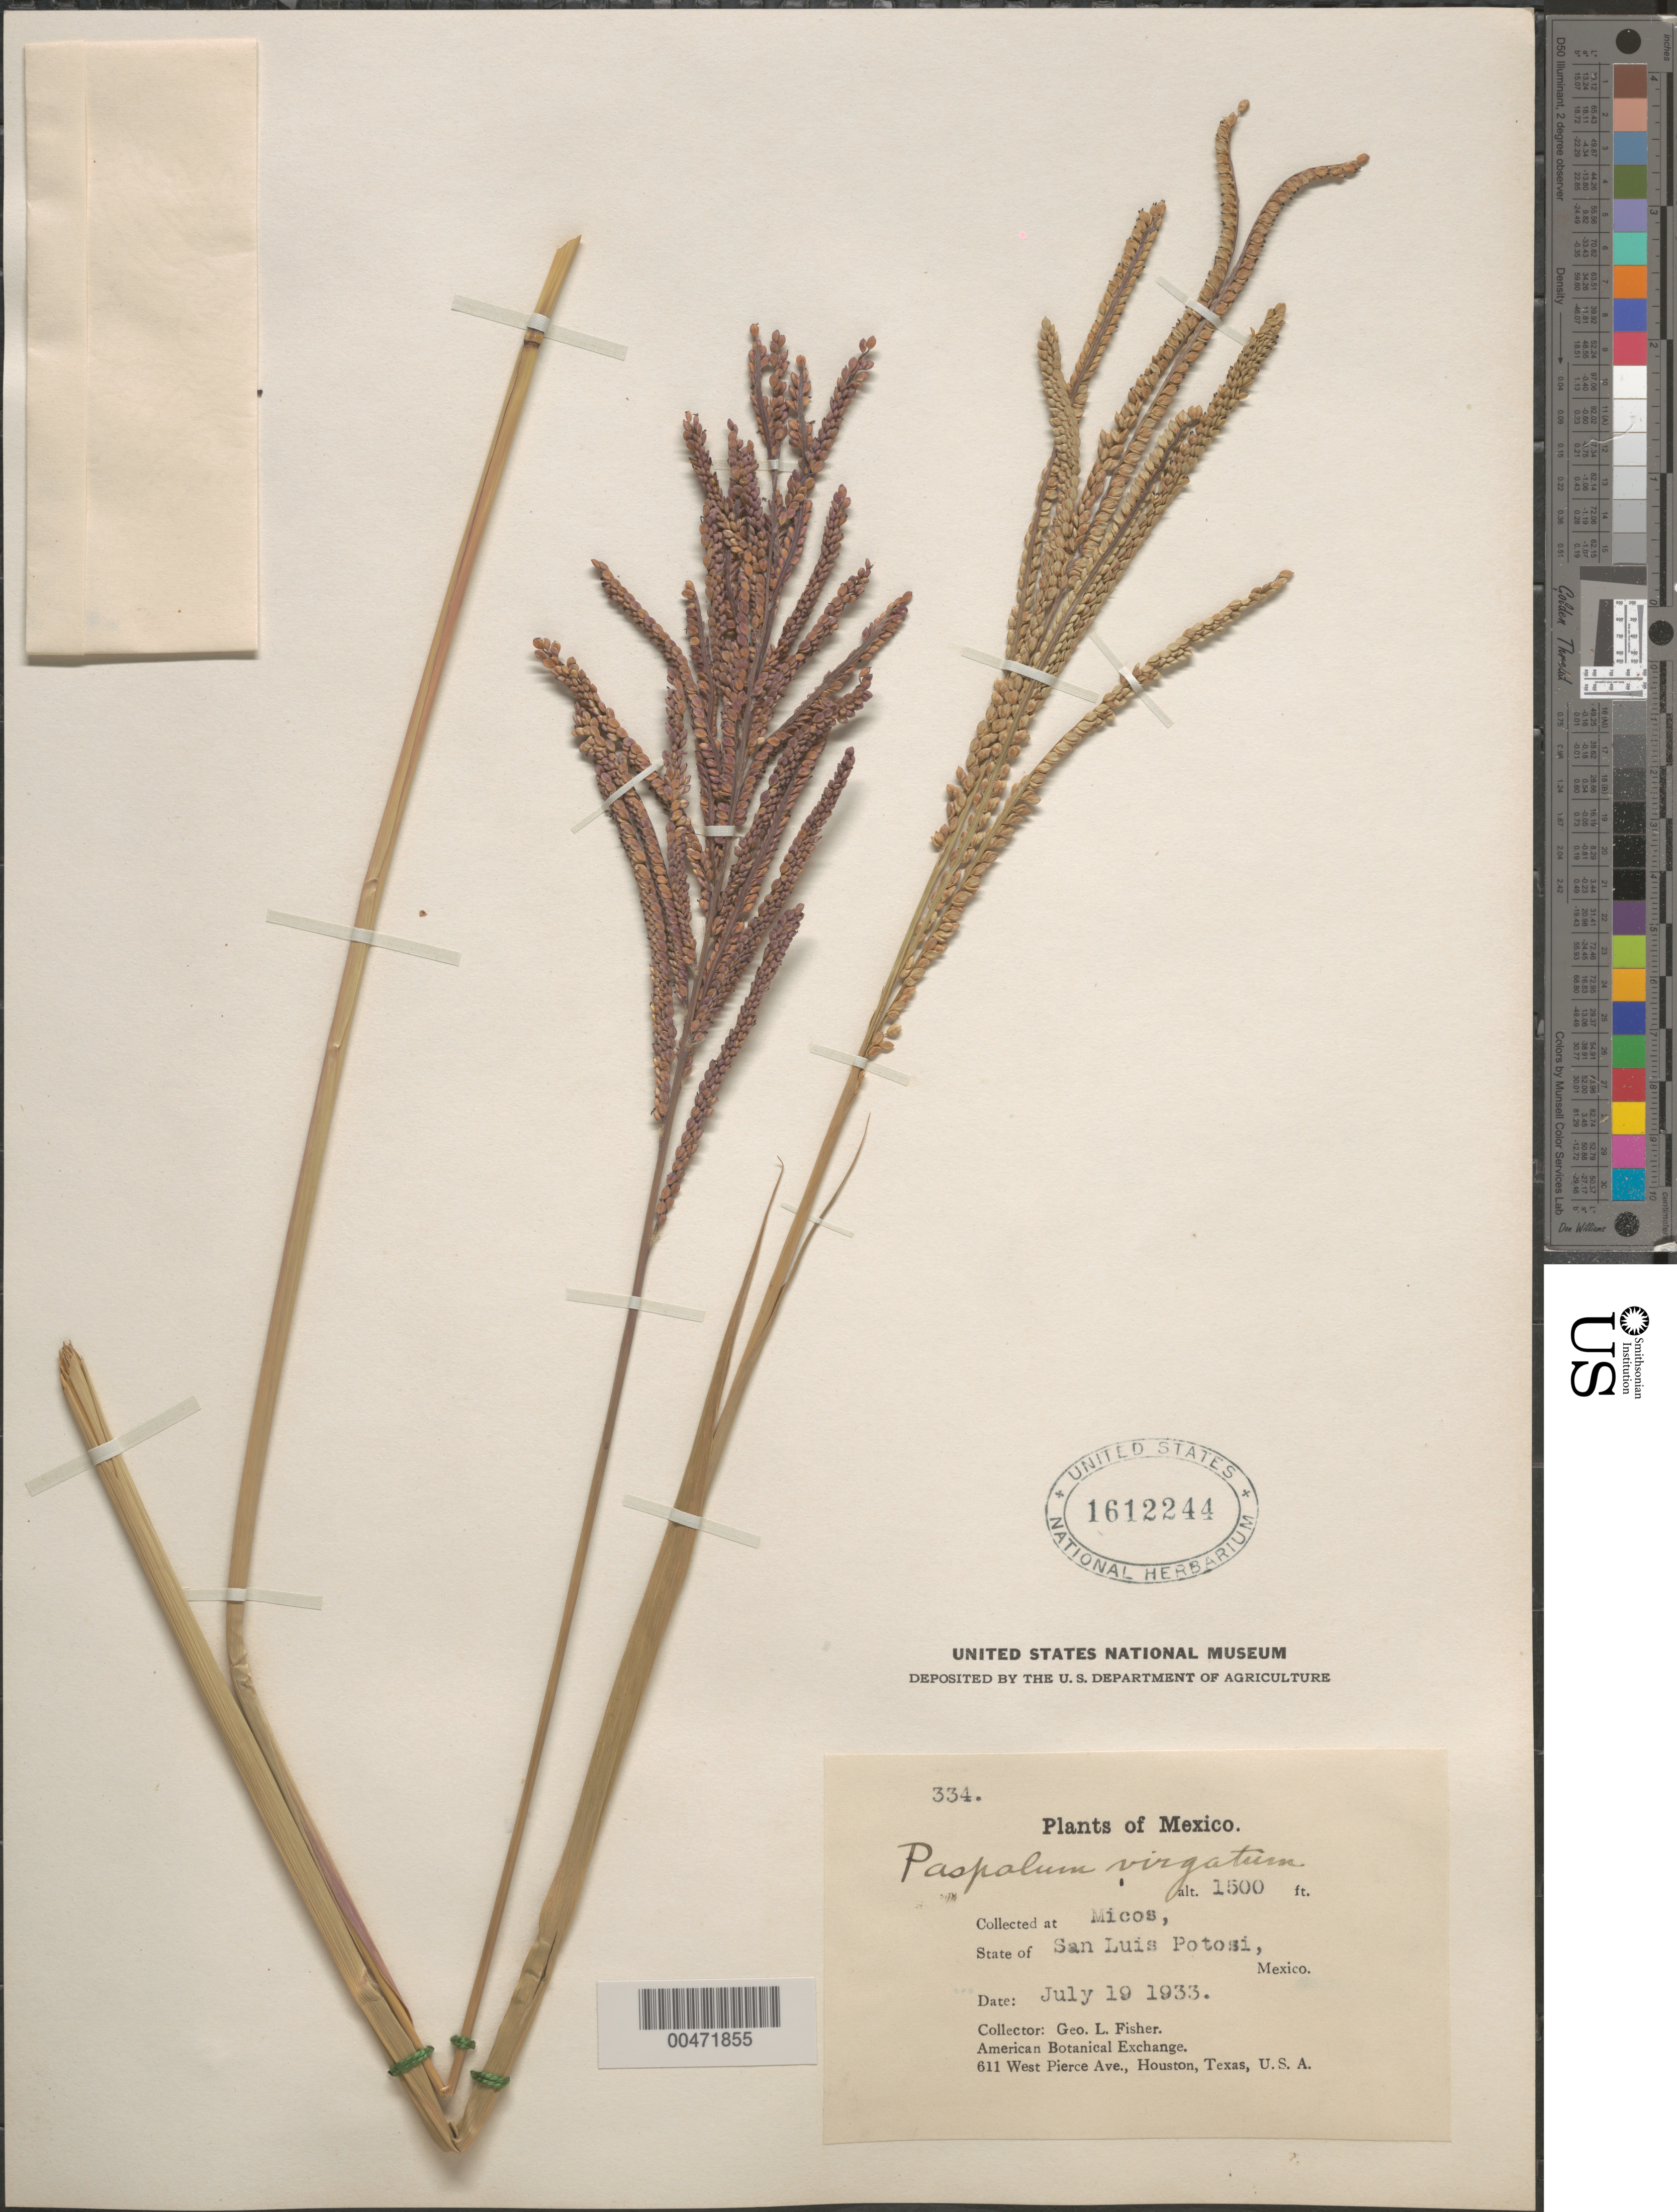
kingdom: Plantae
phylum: Tracheophyta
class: Liliopsida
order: Poales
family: Poaceae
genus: Paspalum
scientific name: Paspalum virgatum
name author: L.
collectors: G. L. Fisher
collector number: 334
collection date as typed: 19 Jul 1933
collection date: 1933-07-19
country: Mexico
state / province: San Luis Potosi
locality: Micos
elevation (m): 457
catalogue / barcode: US 1612244